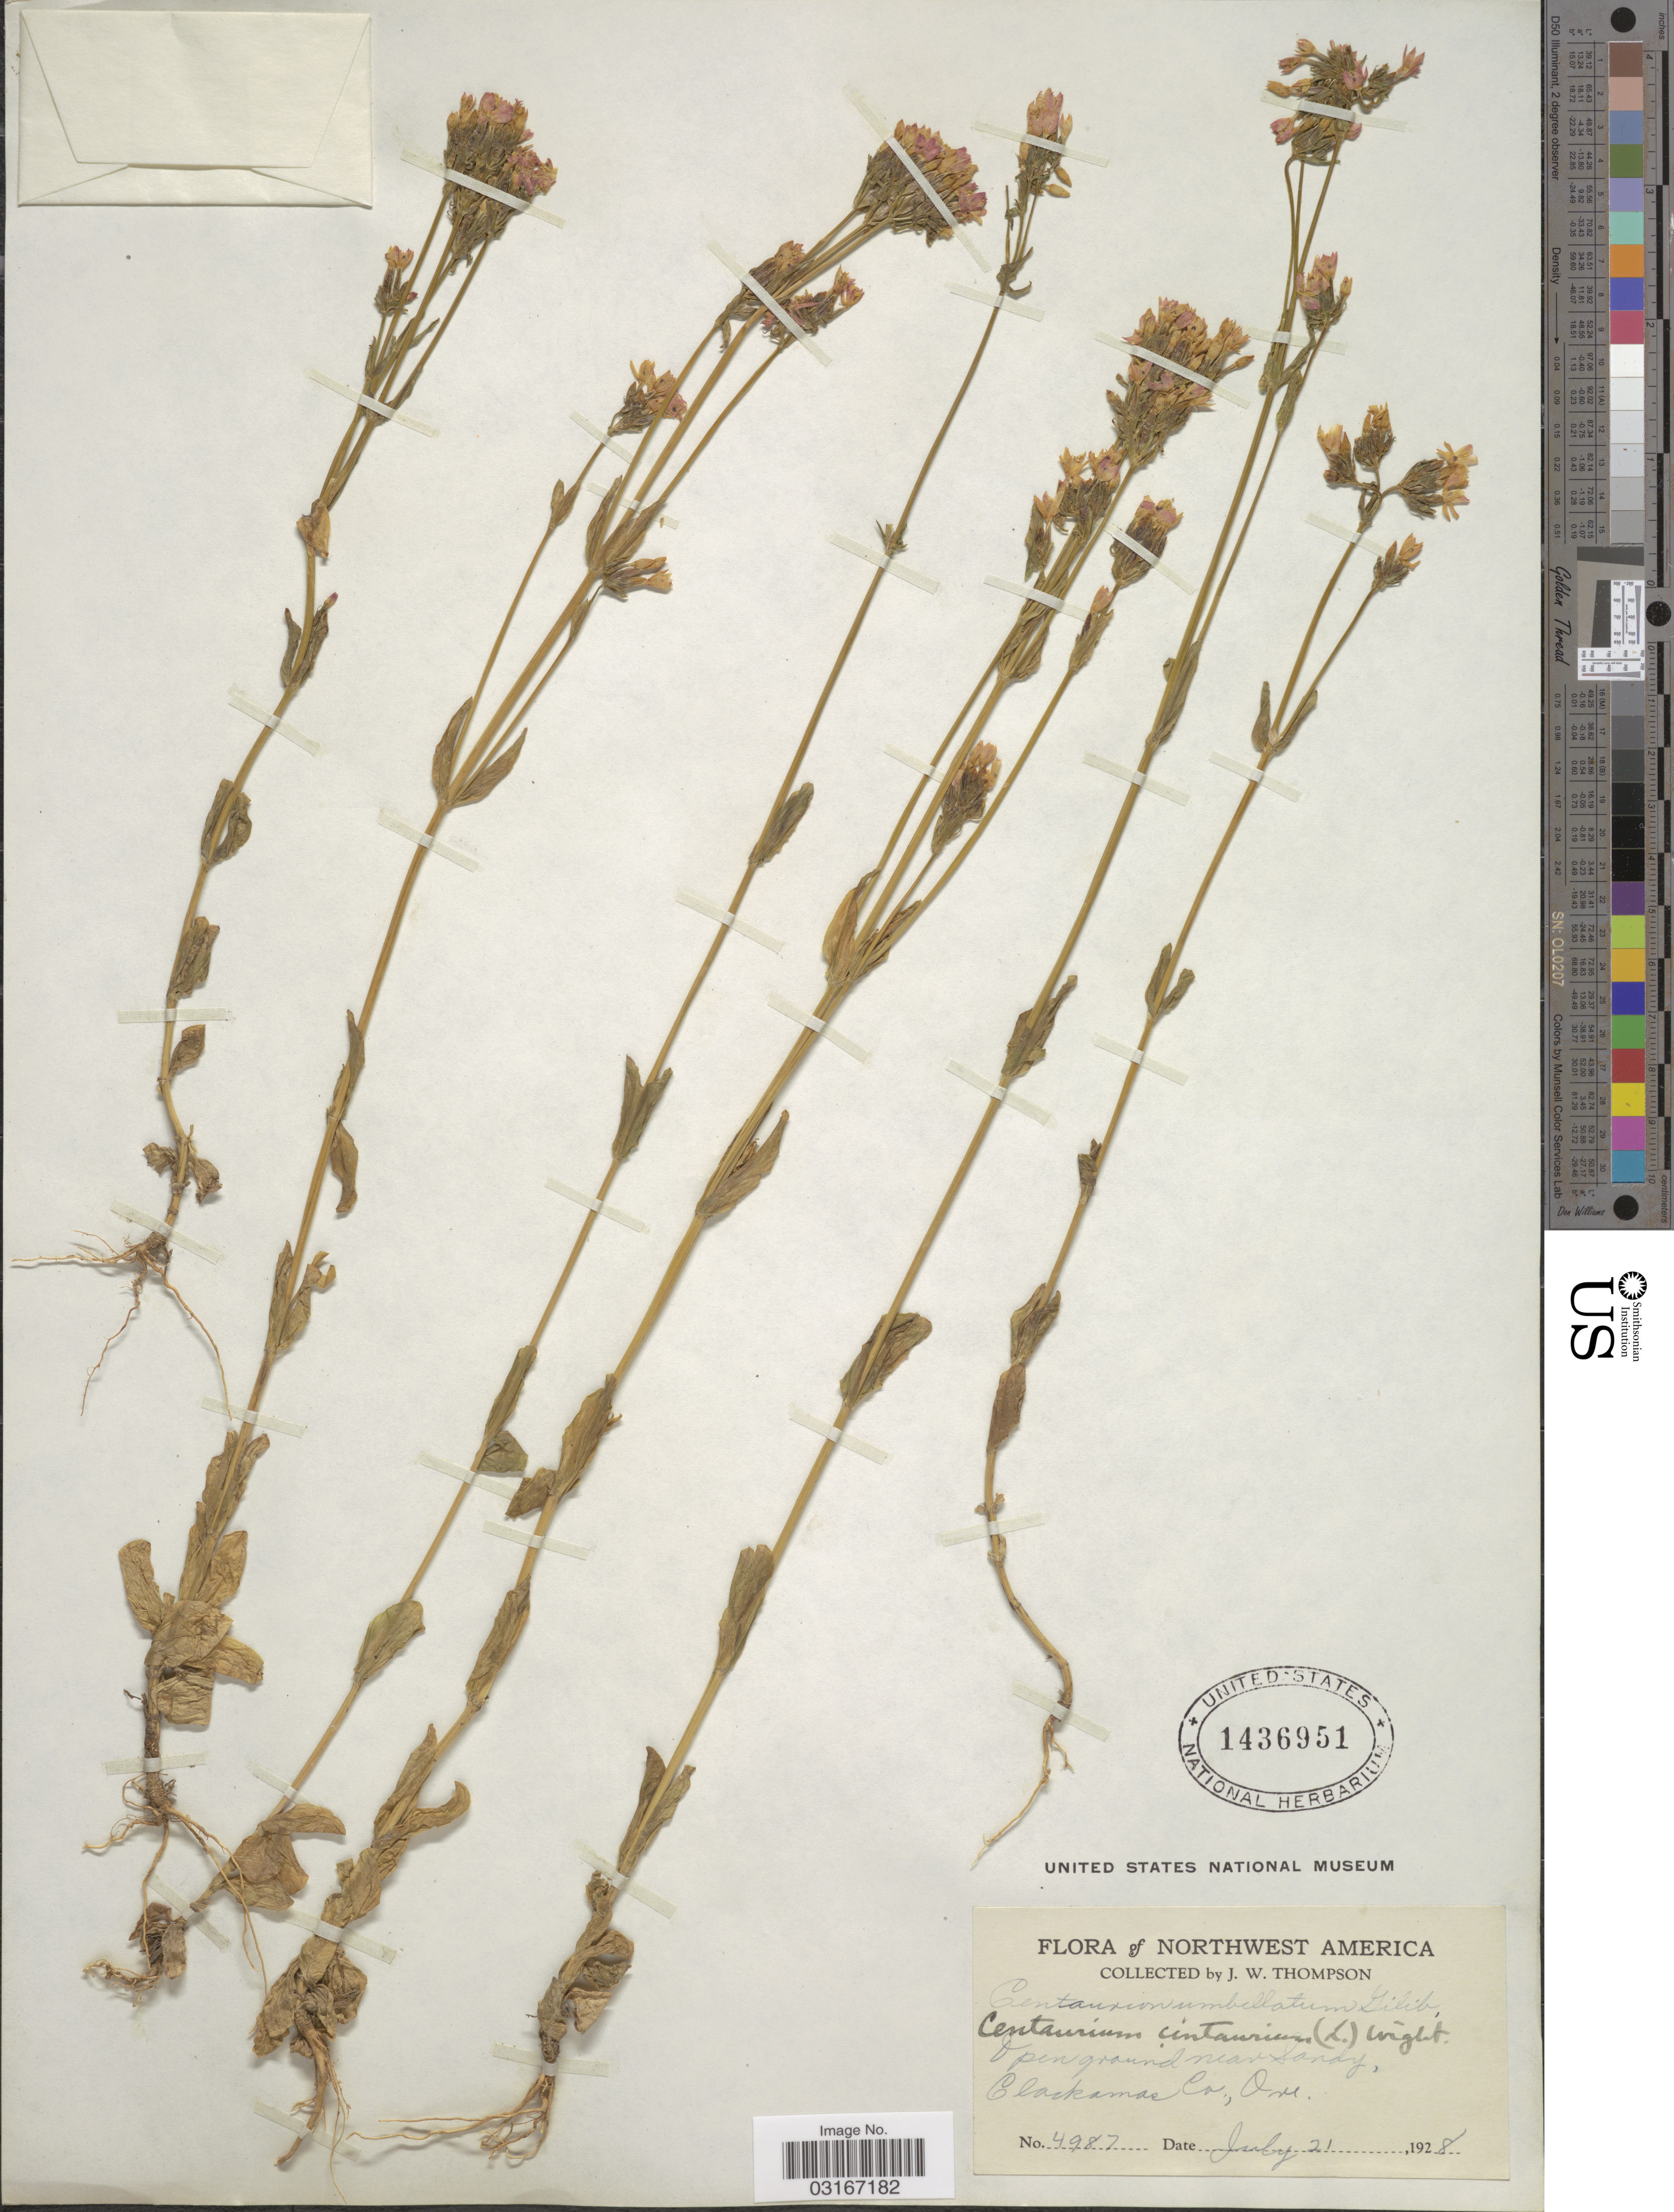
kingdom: Plantae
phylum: Tracheophyta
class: Magnoliopsida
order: Gentianales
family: Gentianaceae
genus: Centaurium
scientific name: Centaurium spicatum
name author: (L.) Fritsch ex Janch.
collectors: J. Thompson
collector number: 4987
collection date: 1928-07-21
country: United States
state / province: Oregon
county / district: Clackamas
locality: Open ground near Sandy, Clackamas Co.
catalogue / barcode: US 1436951